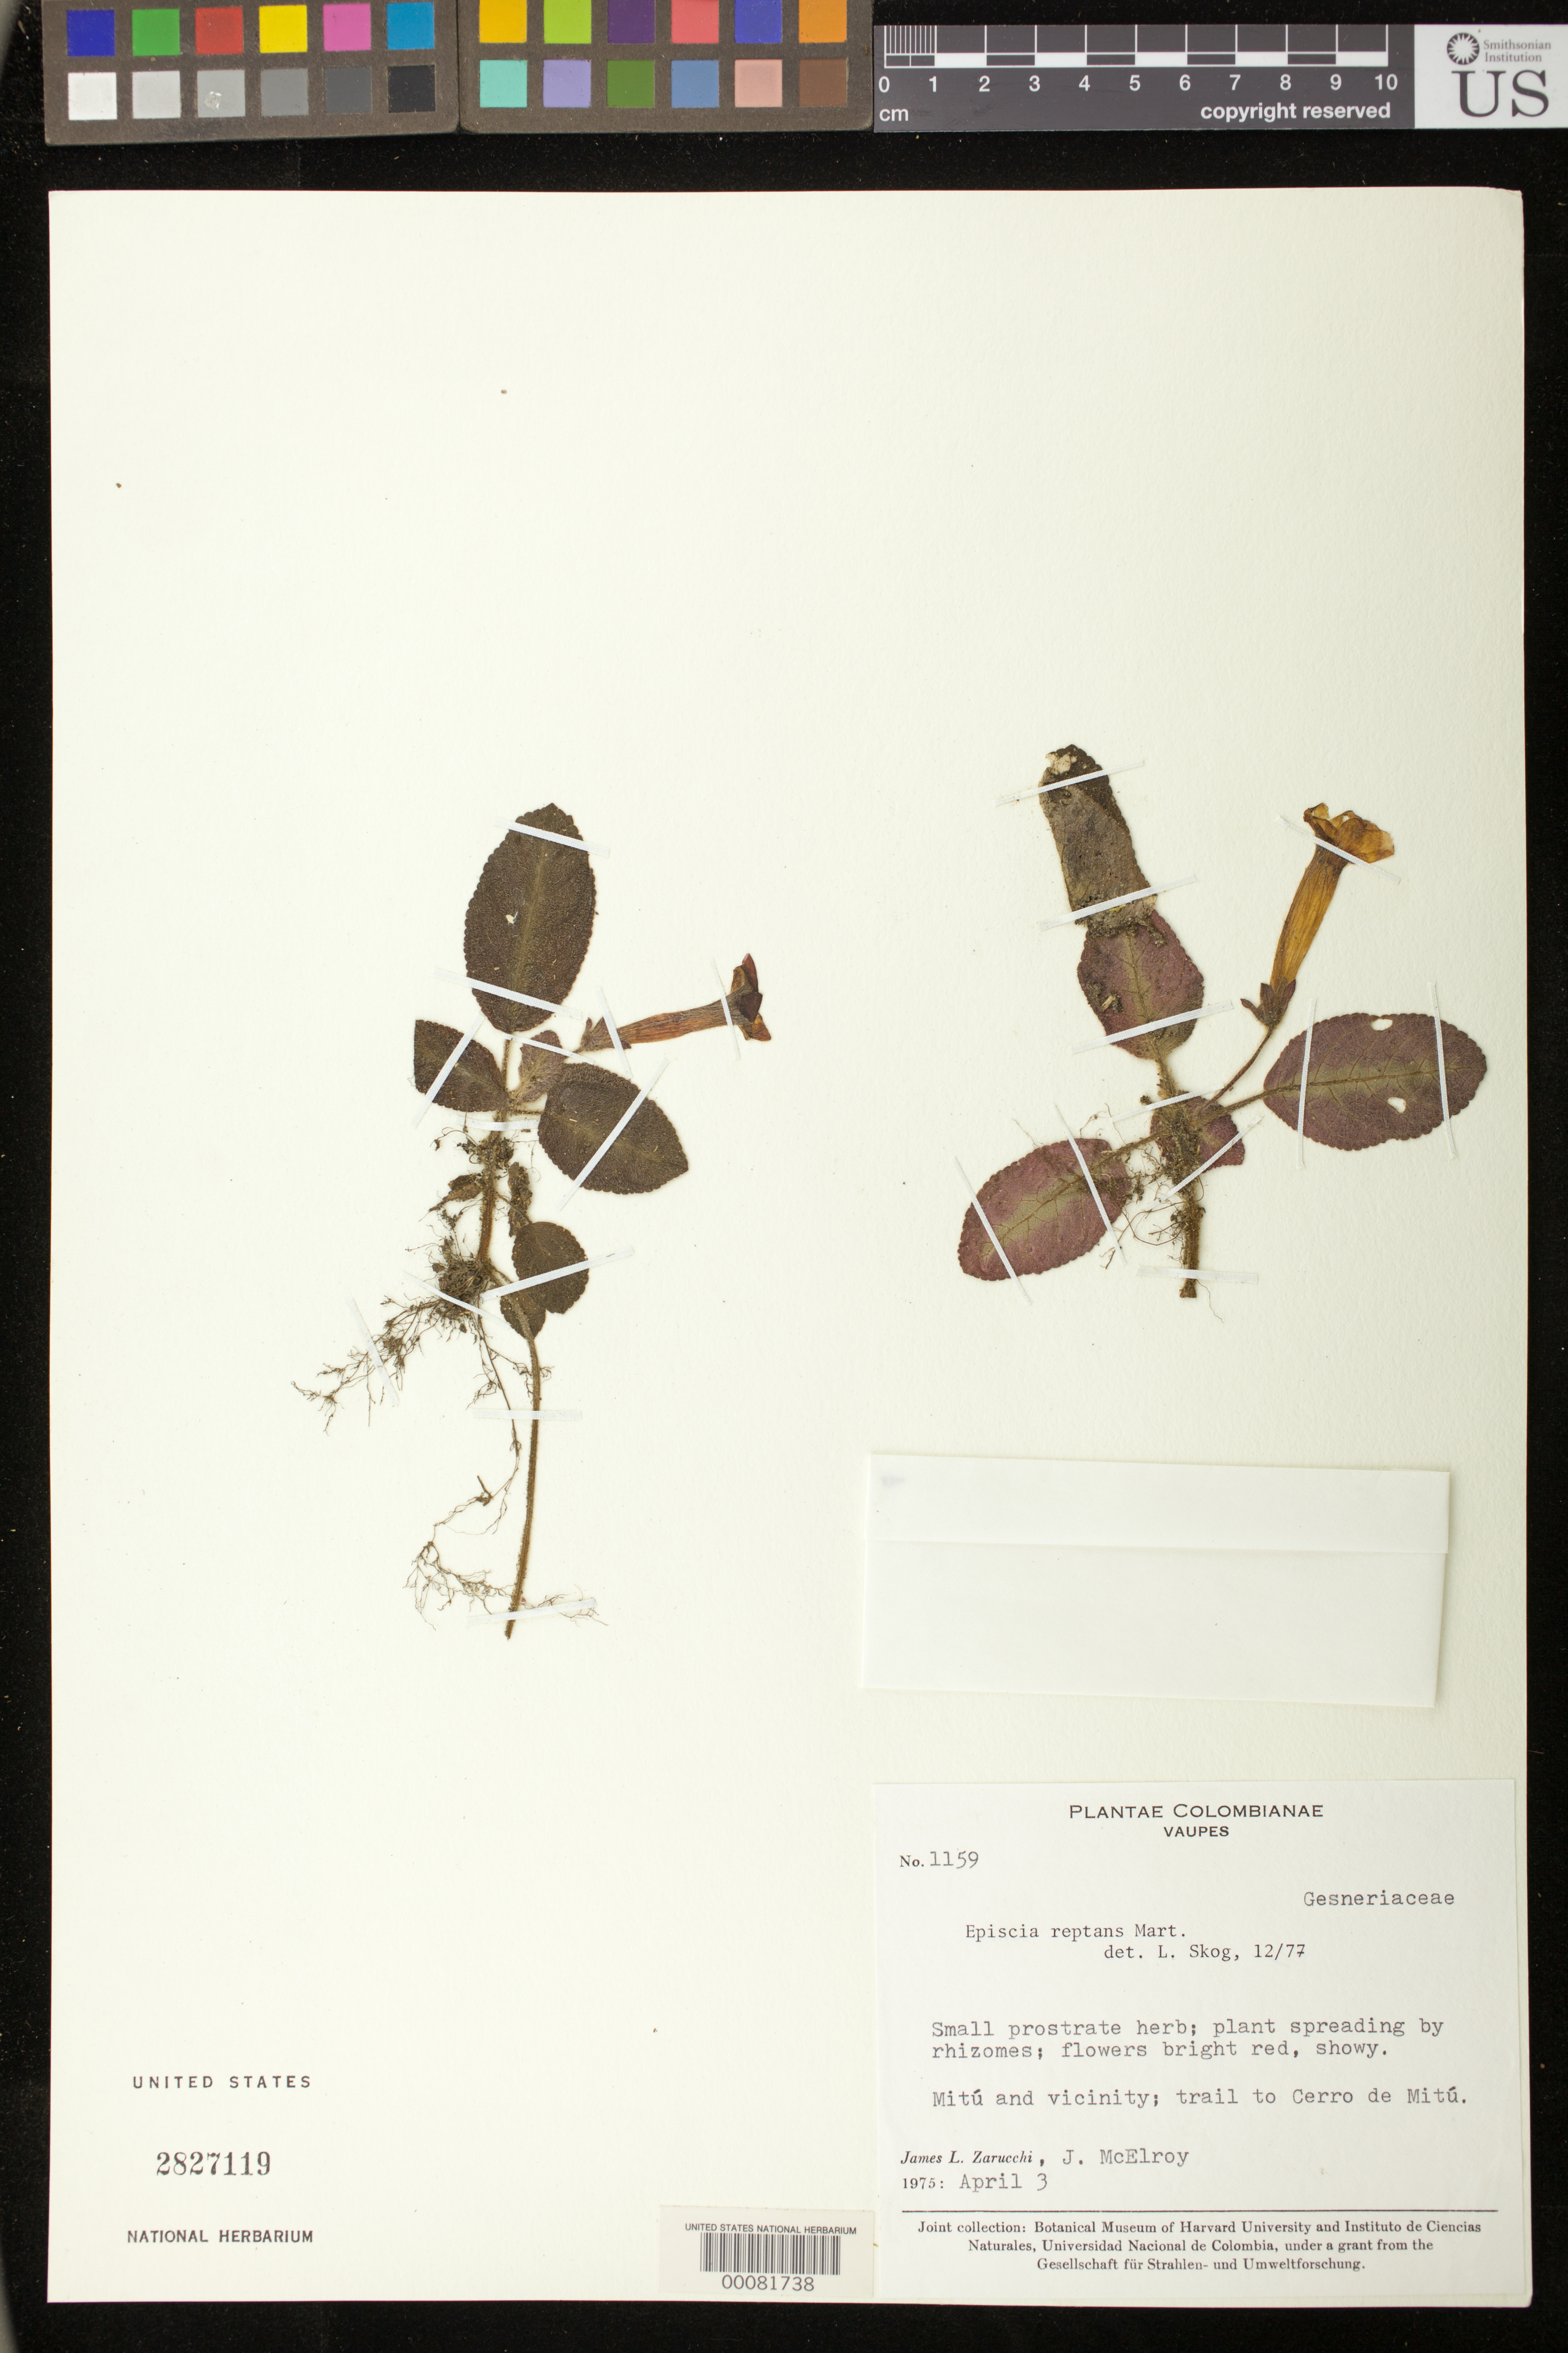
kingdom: Plantae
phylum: Tracheophyta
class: Magnoliopsida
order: Lamiales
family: Gesneriaceae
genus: Episcia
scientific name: Episcia reptans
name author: Mart.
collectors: J. L. Zarucchi & J. B. McElroy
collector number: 1159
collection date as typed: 03 Apr 1975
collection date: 1975-04-03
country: Colombia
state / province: Vaupés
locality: Mitu and vicinity, trail to Cerro de Mitu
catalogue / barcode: US 2827119